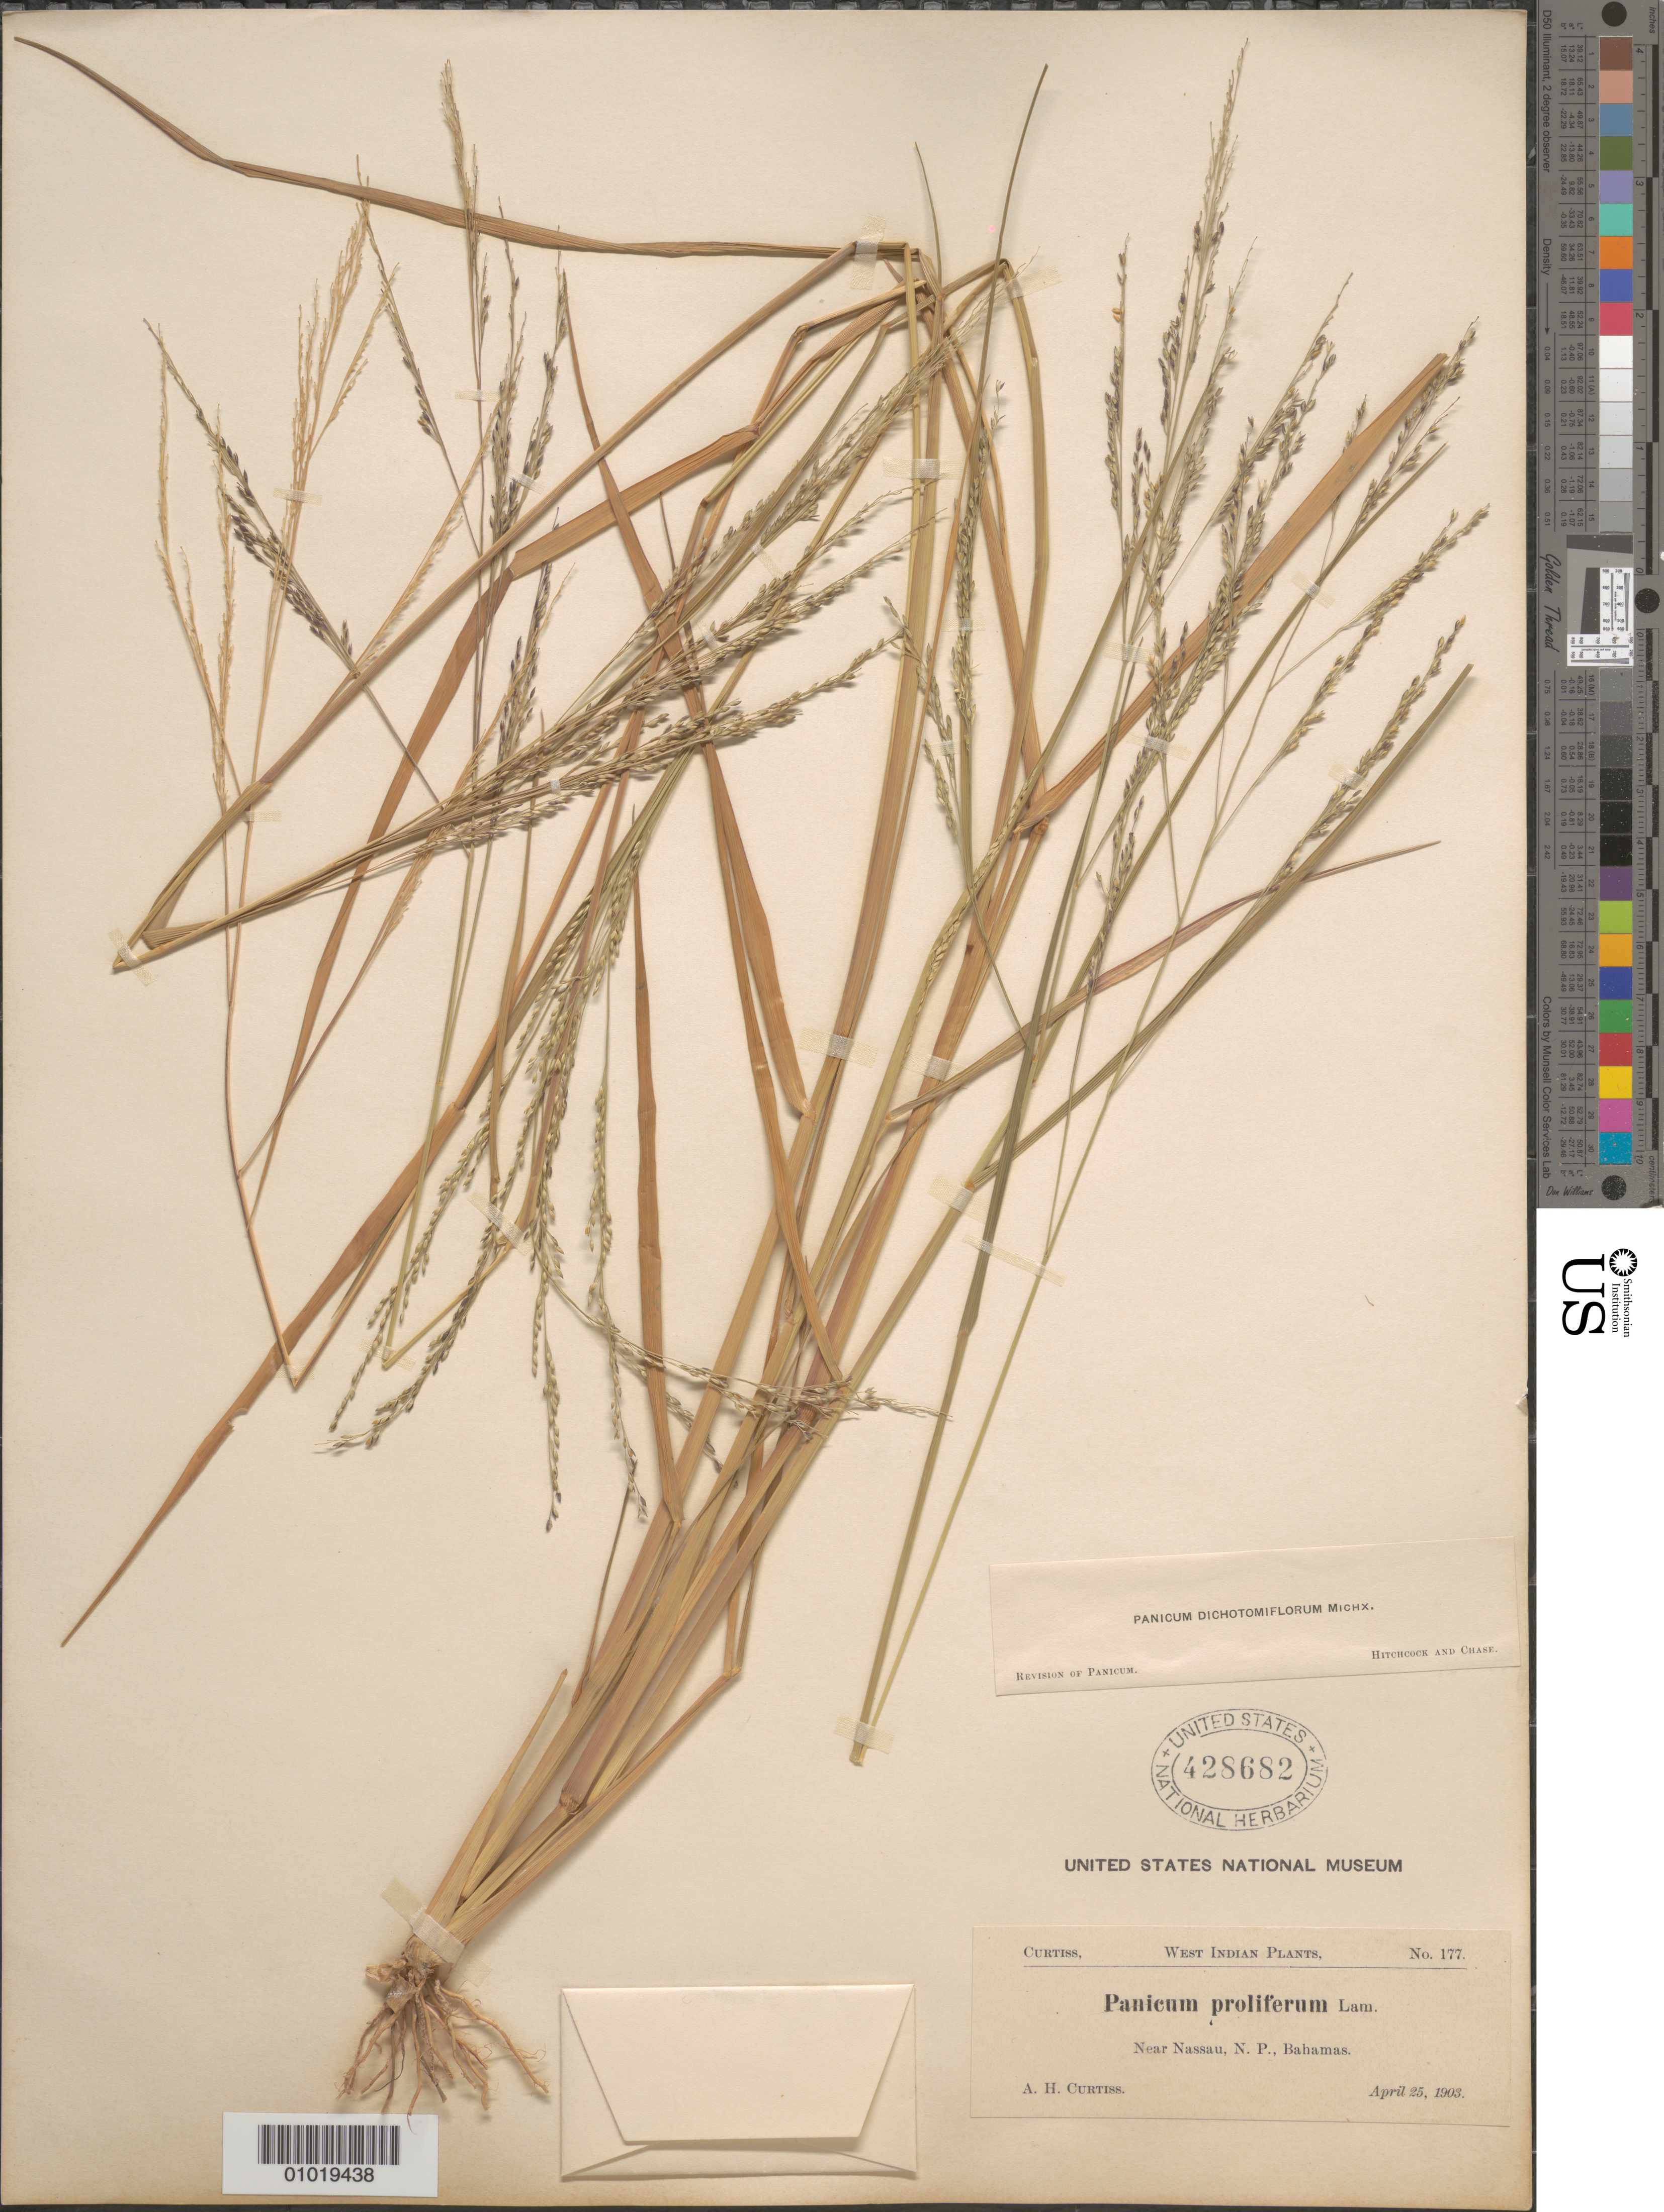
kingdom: Plantae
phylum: Tracheophyta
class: Liliopsida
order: Poales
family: Poaceae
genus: Panicum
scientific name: Panicum dichotomiflorum subsp. dichotomiflorum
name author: Michx.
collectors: A. H. Curtiss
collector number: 177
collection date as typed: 25 Apr 1903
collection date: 1903-04-25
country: Bahamas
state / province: New Providence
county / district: Nassau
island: New Providence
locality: Near Nassau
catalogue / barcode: US 428682